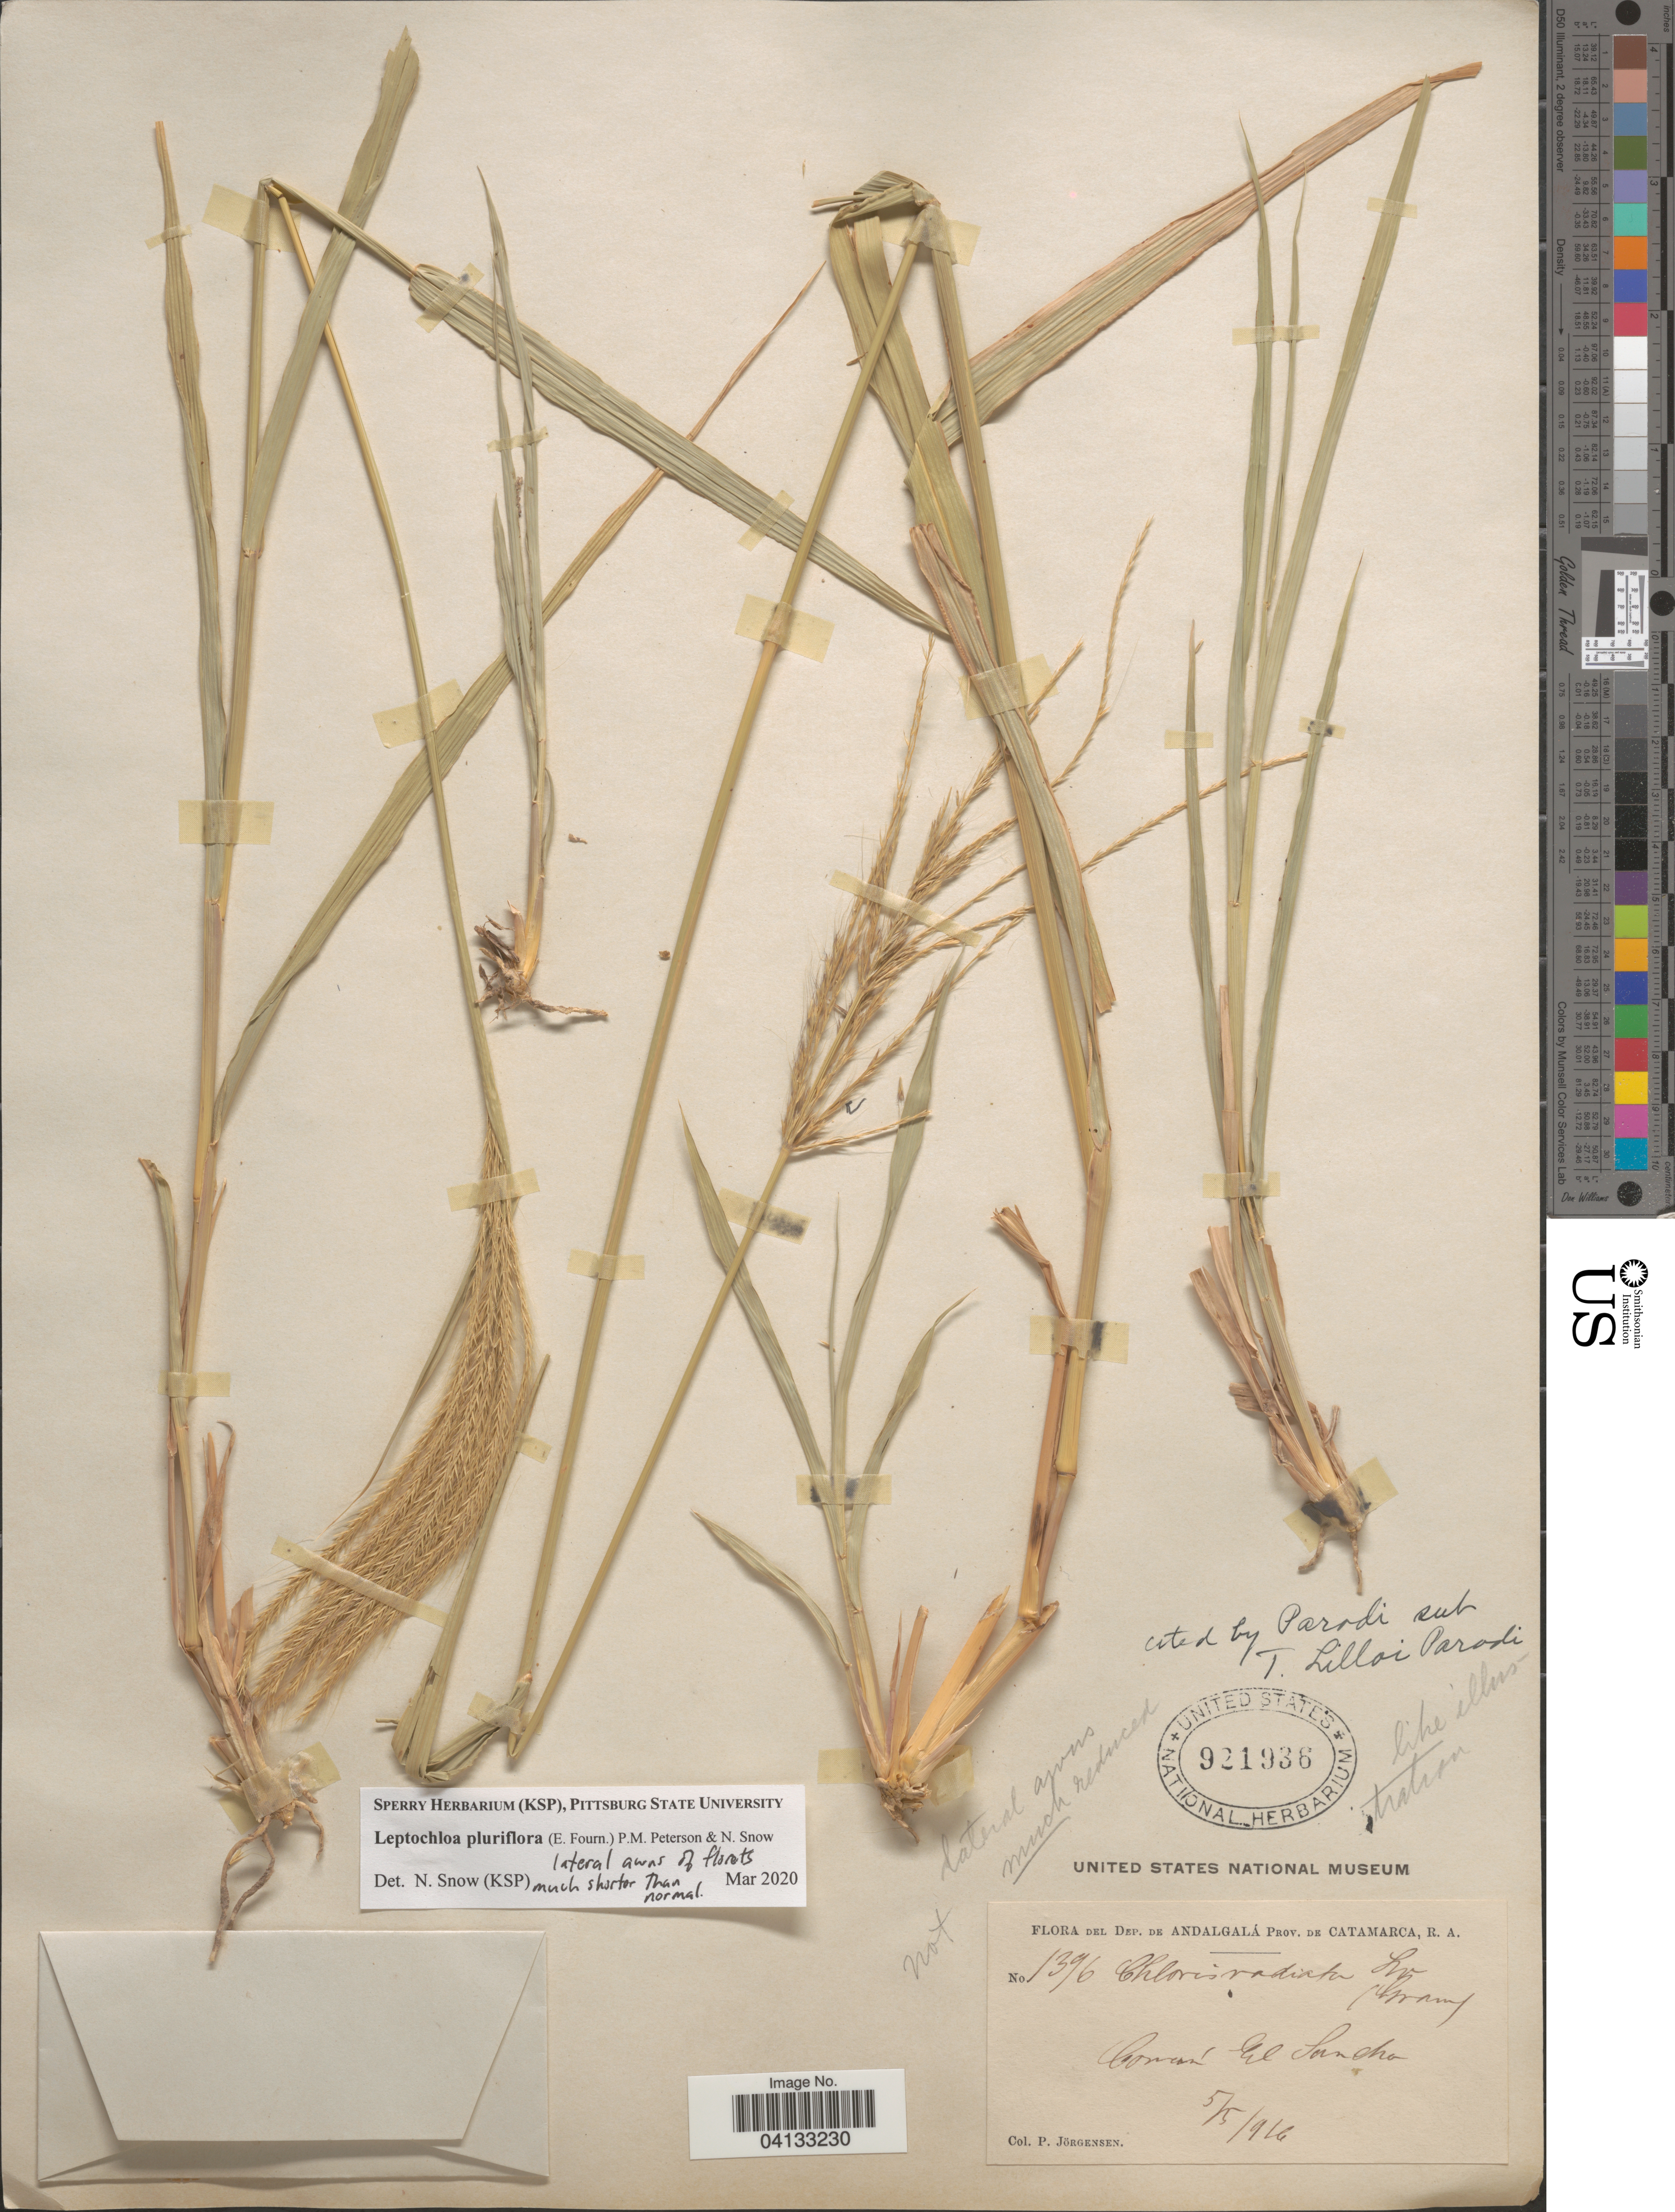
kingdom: Plantae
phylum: Tracheophyta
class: Liliopsida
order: Poales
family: Poaceae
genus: Leptochloa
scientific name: Leptochloa pluriflora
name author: (E. Fourn.) P.M. Peterson & N. Snow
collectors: P. Jörgensen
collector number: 1396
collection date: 1916-05-05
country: Argentina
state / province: Catamarca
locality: Dep. de Andalgalá. Comun El Suncho.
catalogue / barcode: US 921936